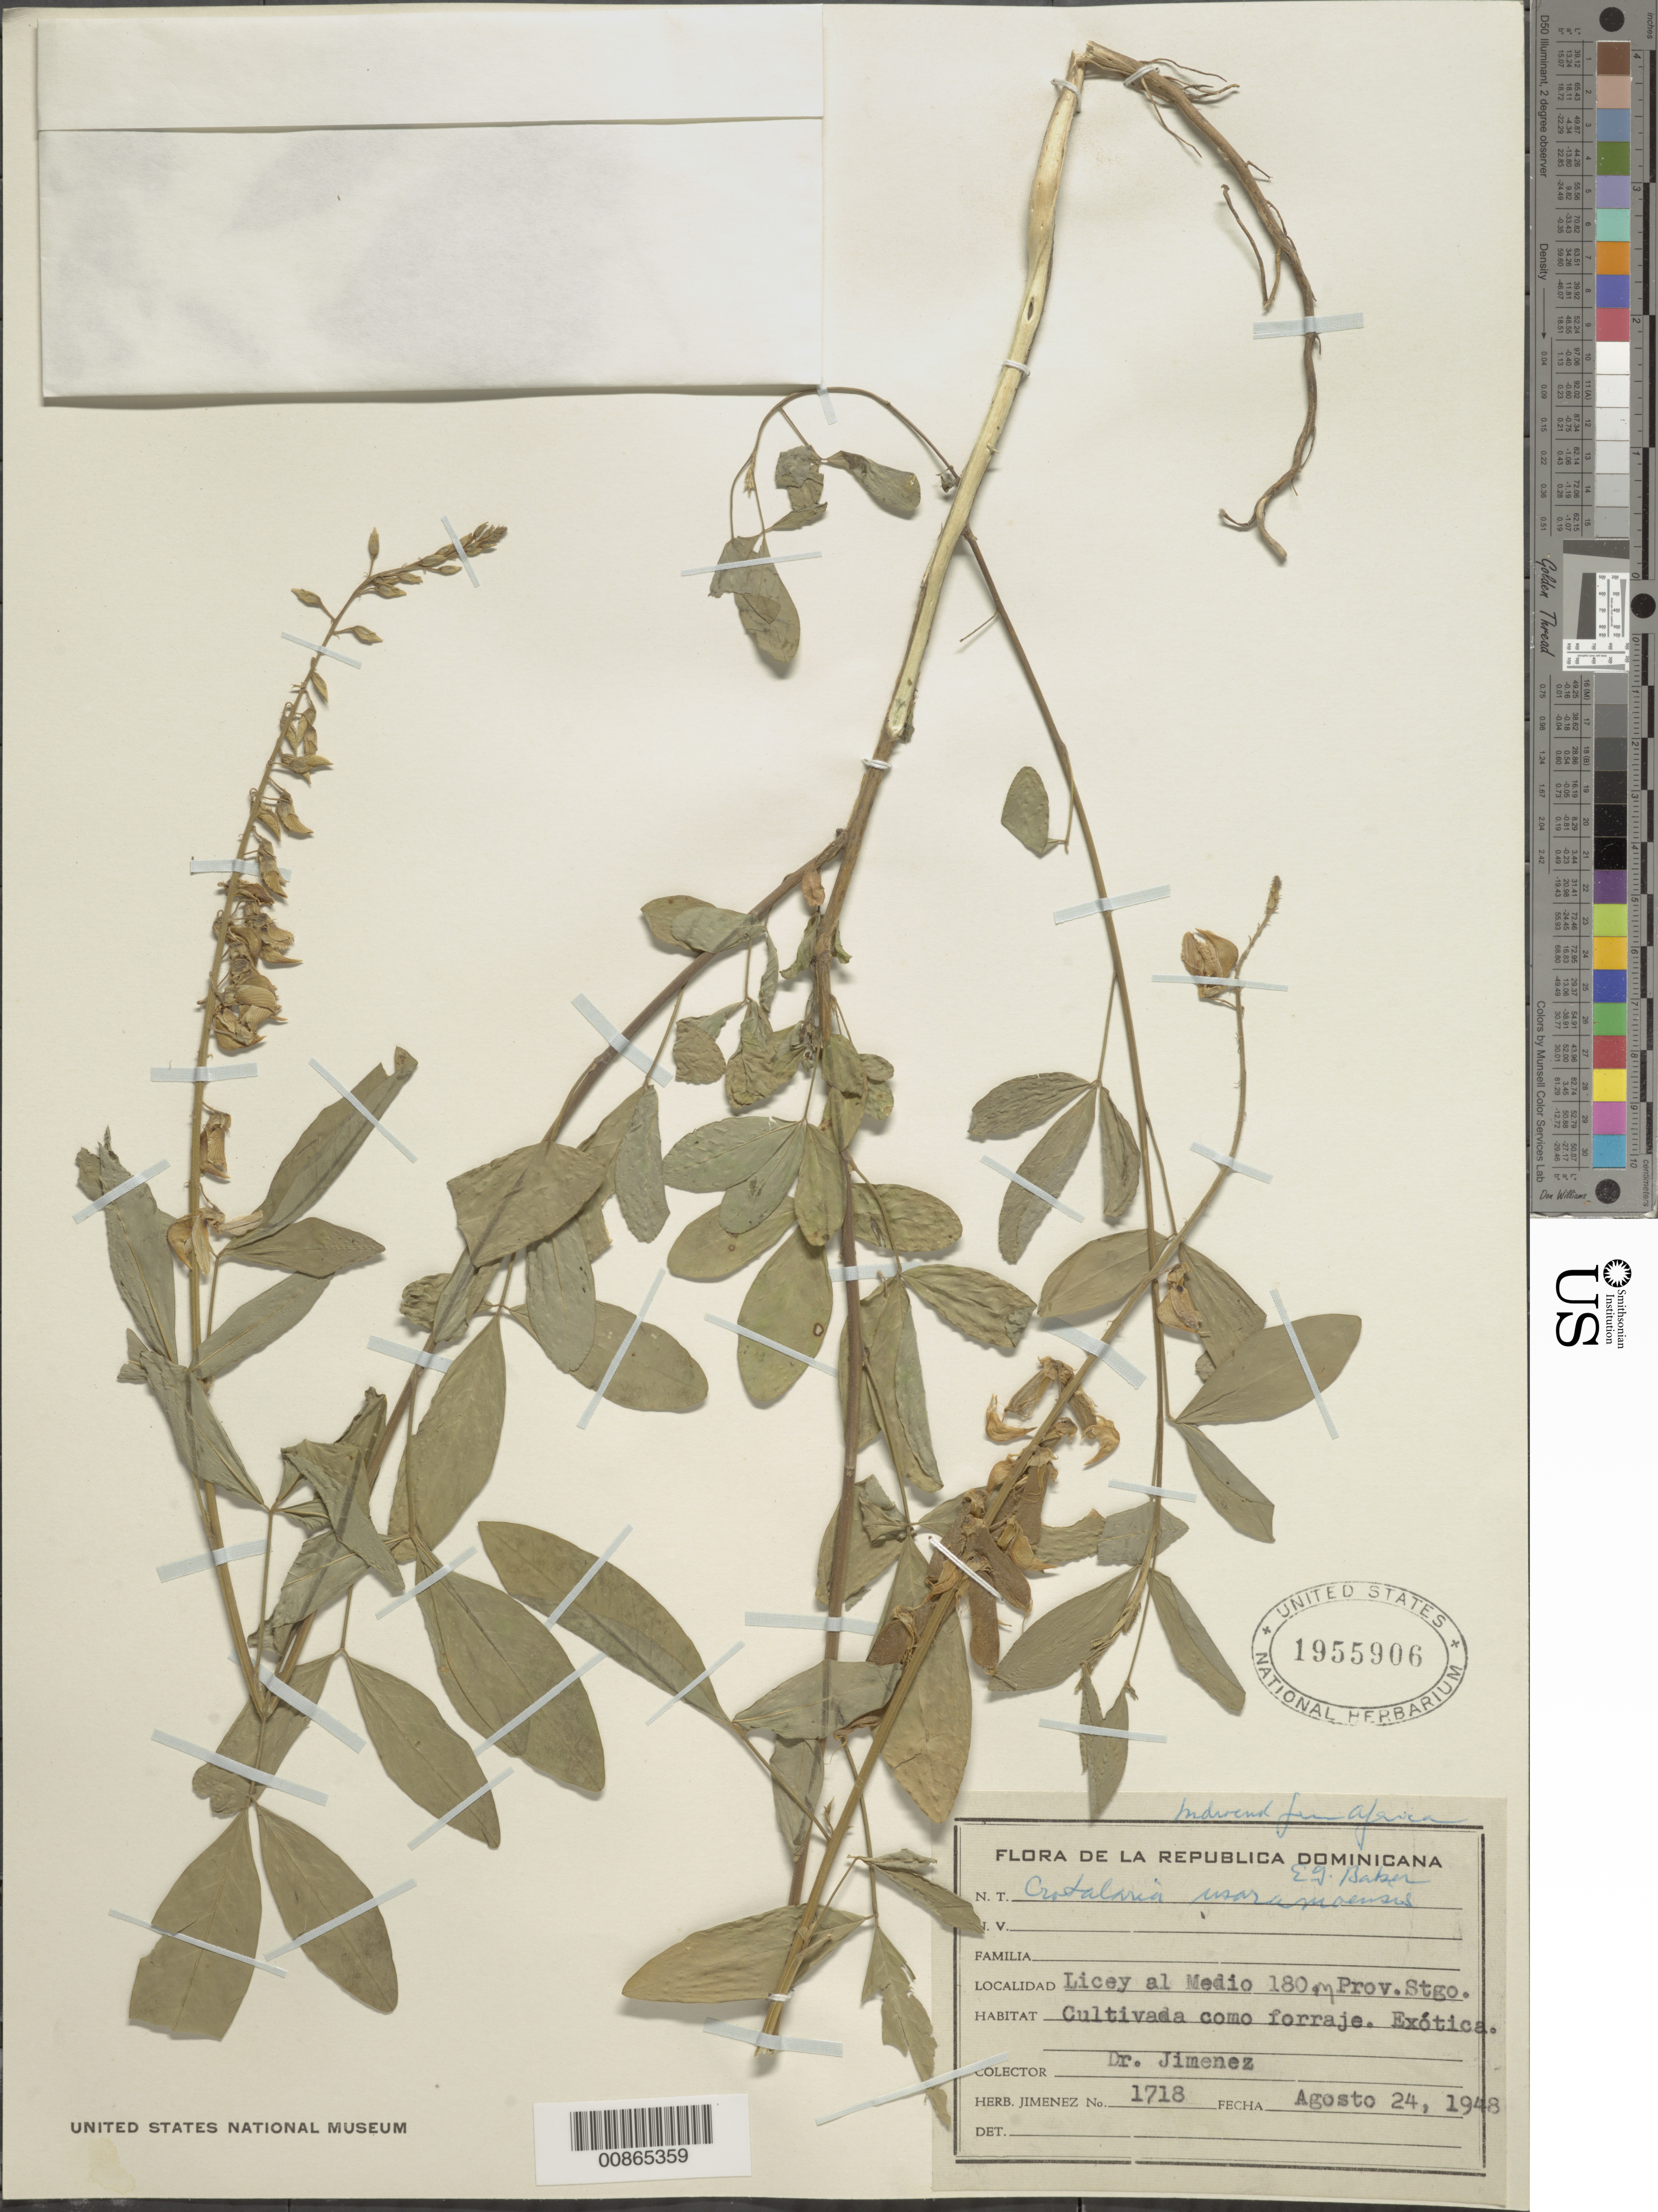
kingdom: Plantae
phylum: Tracheophyta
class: Magnoliopsida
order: Fabales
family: Fabaceae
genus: Crotalaria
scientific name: Crotalaria zanzibarica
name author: Benth.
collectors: J. J. Jiménez Almonte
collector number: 1718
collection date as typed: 24 Aug 1948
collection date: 1948-08-24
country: Dominican Republic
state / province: Santiago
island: Hispaniola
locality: Licey al Medio.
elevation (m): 180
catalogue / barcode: US 1955906